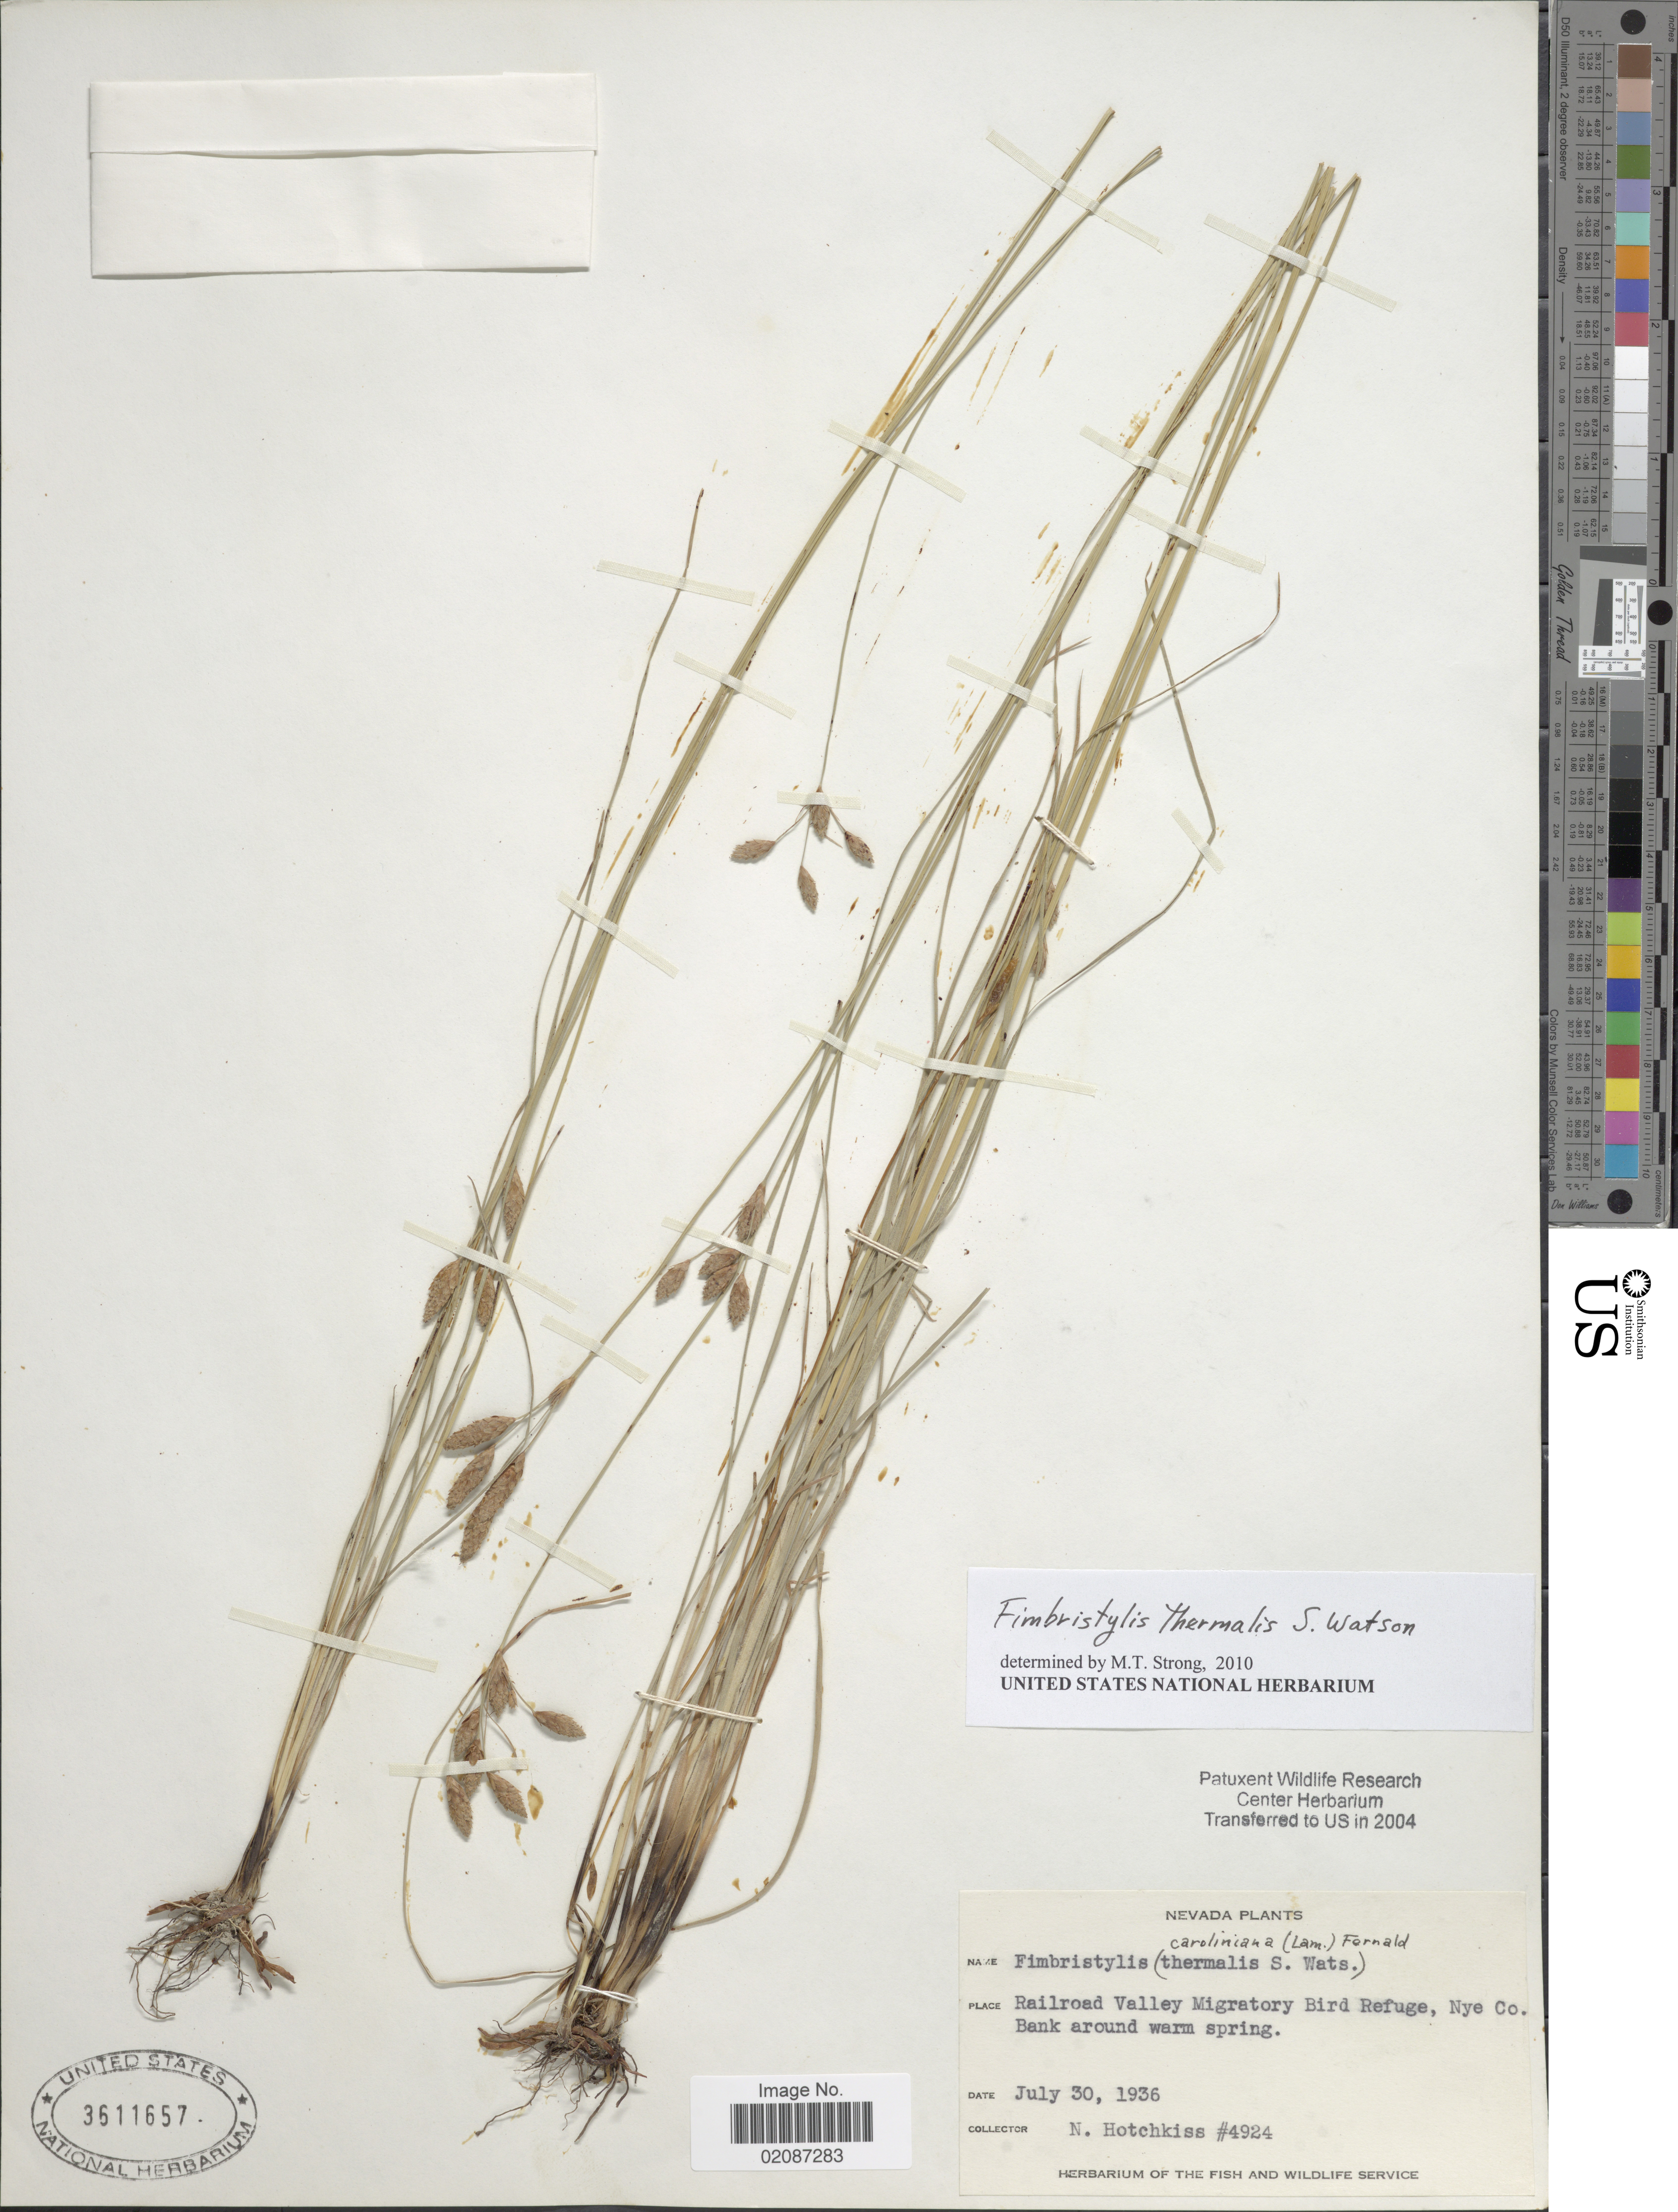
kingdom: Plantae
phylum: Tracheophyta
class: Liliopsida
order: Poales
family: Cyperaceae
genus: Fimbristylis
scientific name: Fimbristylis thermalis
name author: S. Watson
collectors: N. Hotchkiss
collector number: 4942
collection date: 1936-07-30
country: United States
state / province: Nevada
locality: Railroad Valley Migratory Bird Refuge, Nye Co., Bank around warm spring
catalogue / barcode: US 3611657